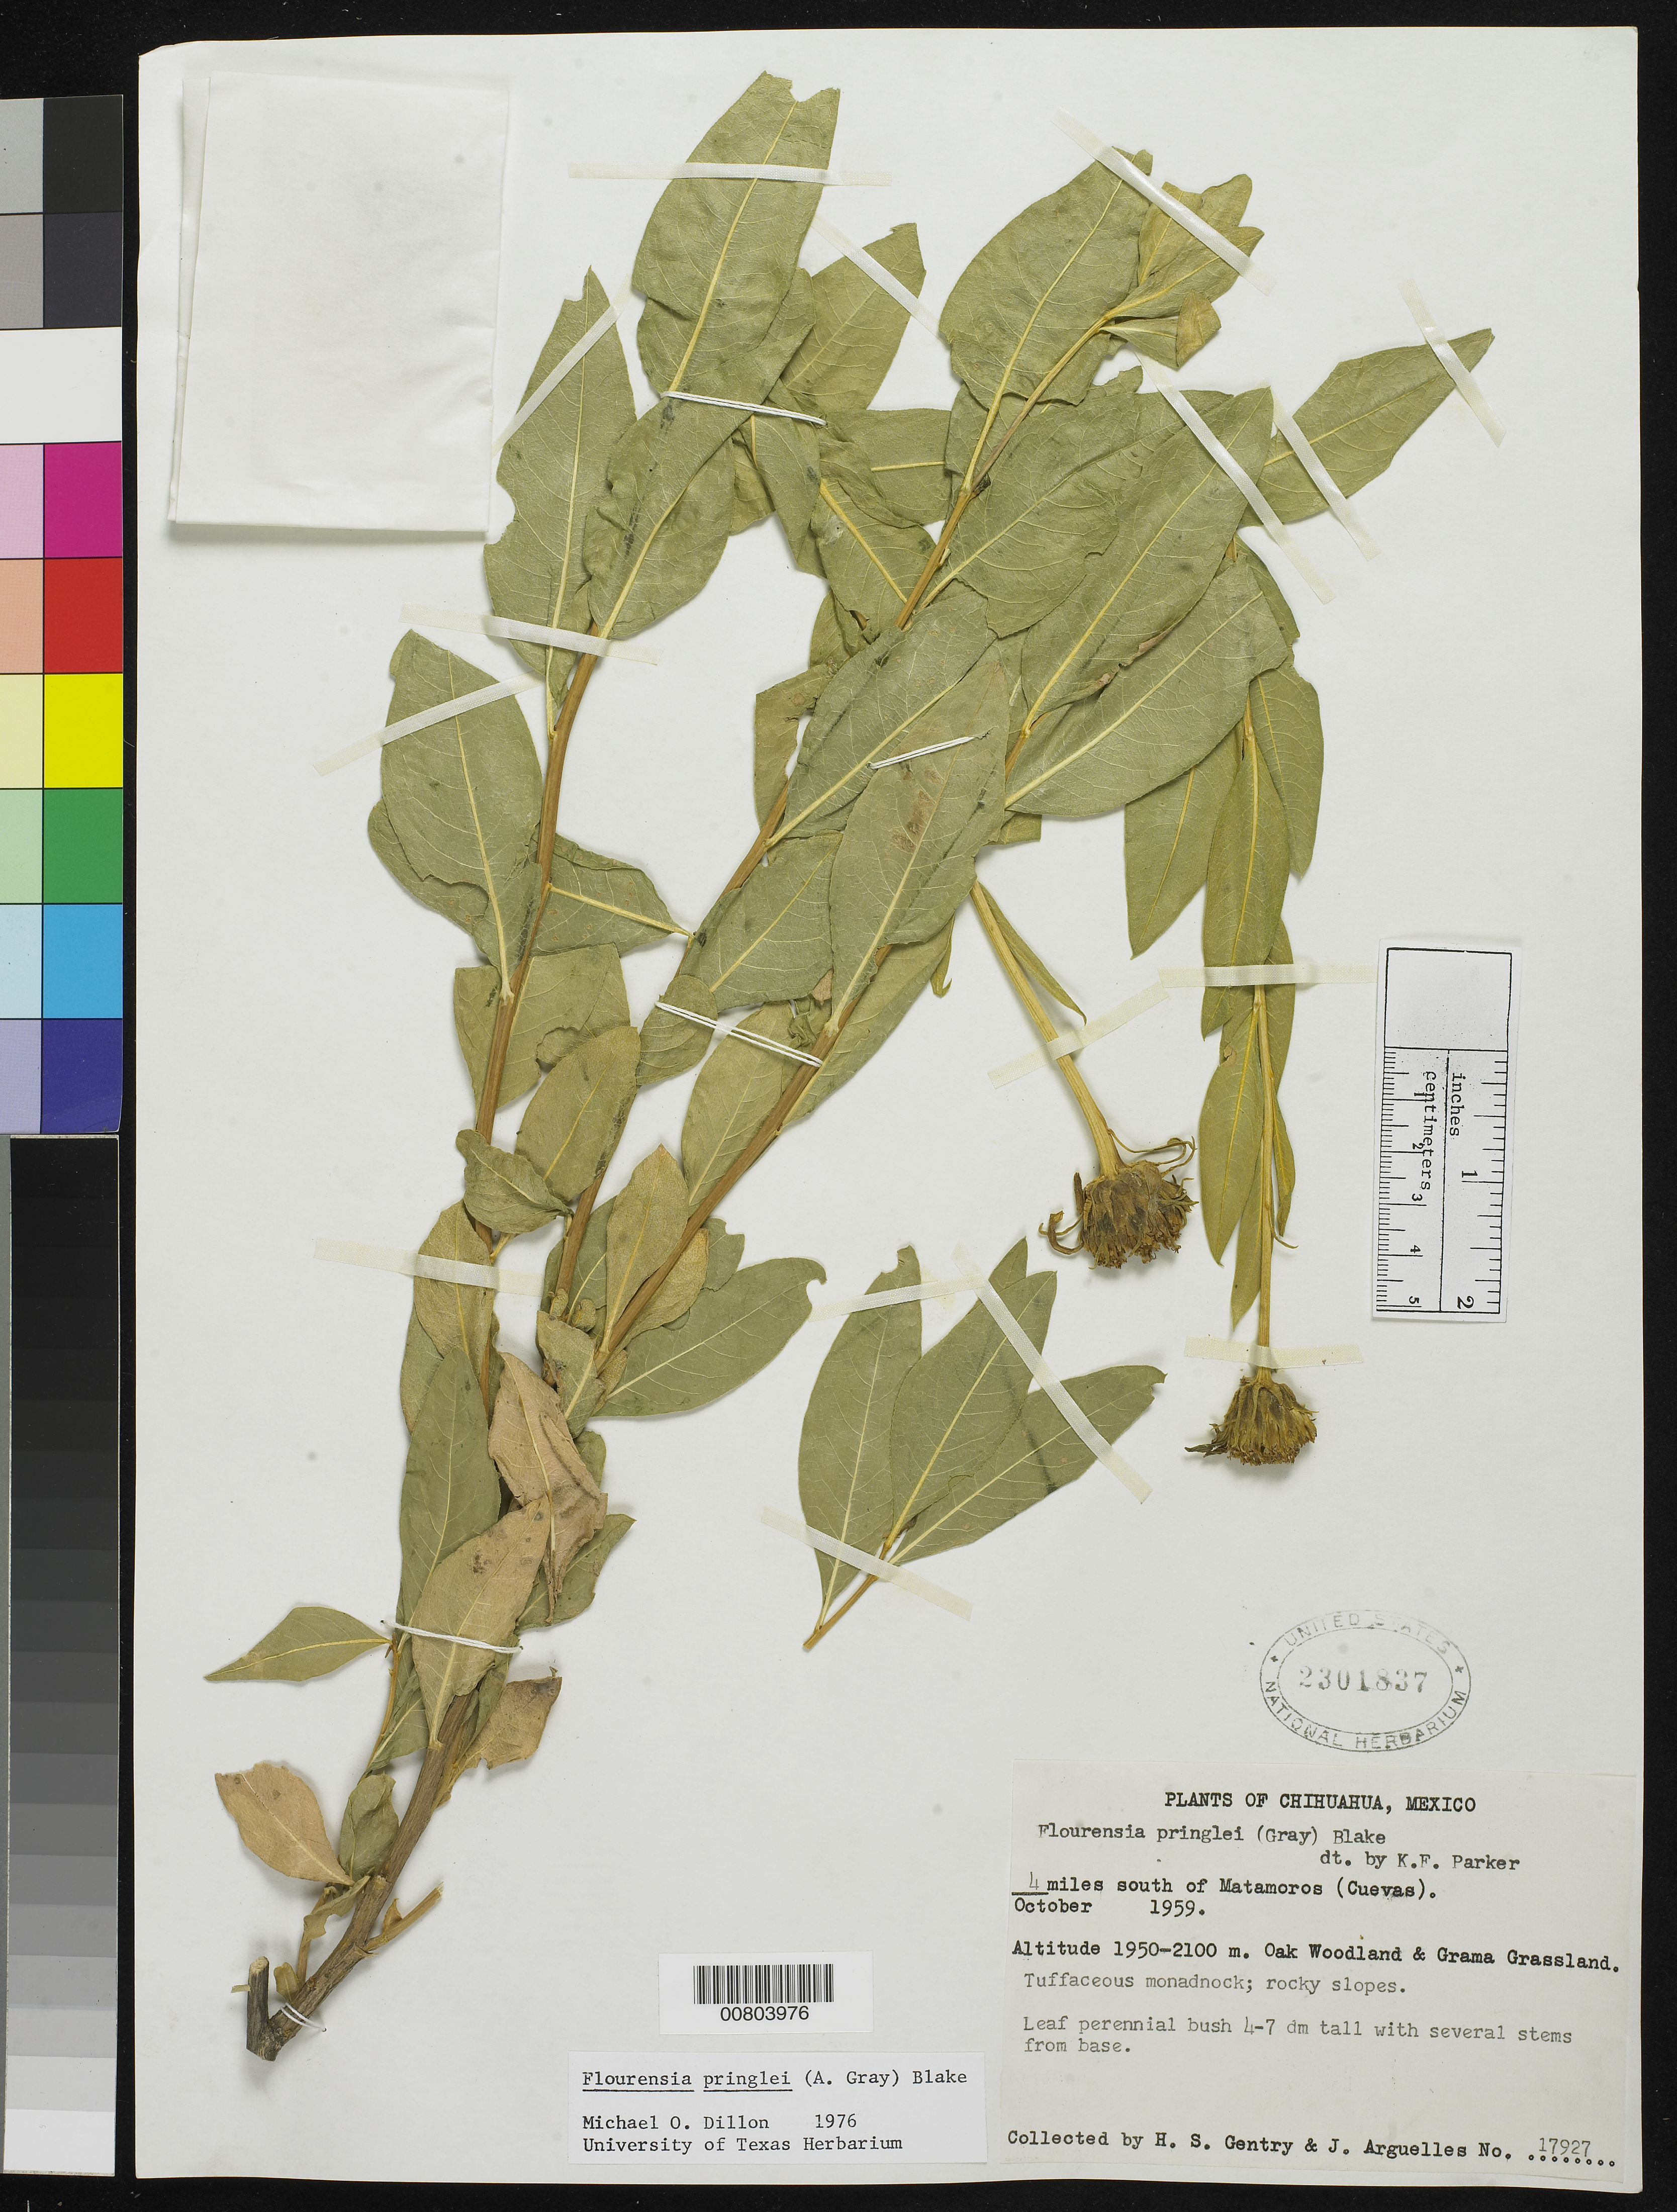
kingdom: Plantae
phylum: Tracheophyta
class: Magnoliopsida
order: Asterales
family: Asteraceae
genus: Flourensia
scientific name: Flourensia pringlei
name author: (A. Gray) S.F. Blake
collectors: H. S. Gentry & J. Arguelles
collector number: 17927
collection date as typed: Oct 1959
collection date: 1959-10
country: Mexico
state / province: Chihuahua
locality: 4 miles south of Matamoros (Cuevas)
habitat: Oak woodland & Grama grassland. Tuffaceous monadnock; rocky slopes.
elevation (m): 2100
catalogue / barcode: US 2301837